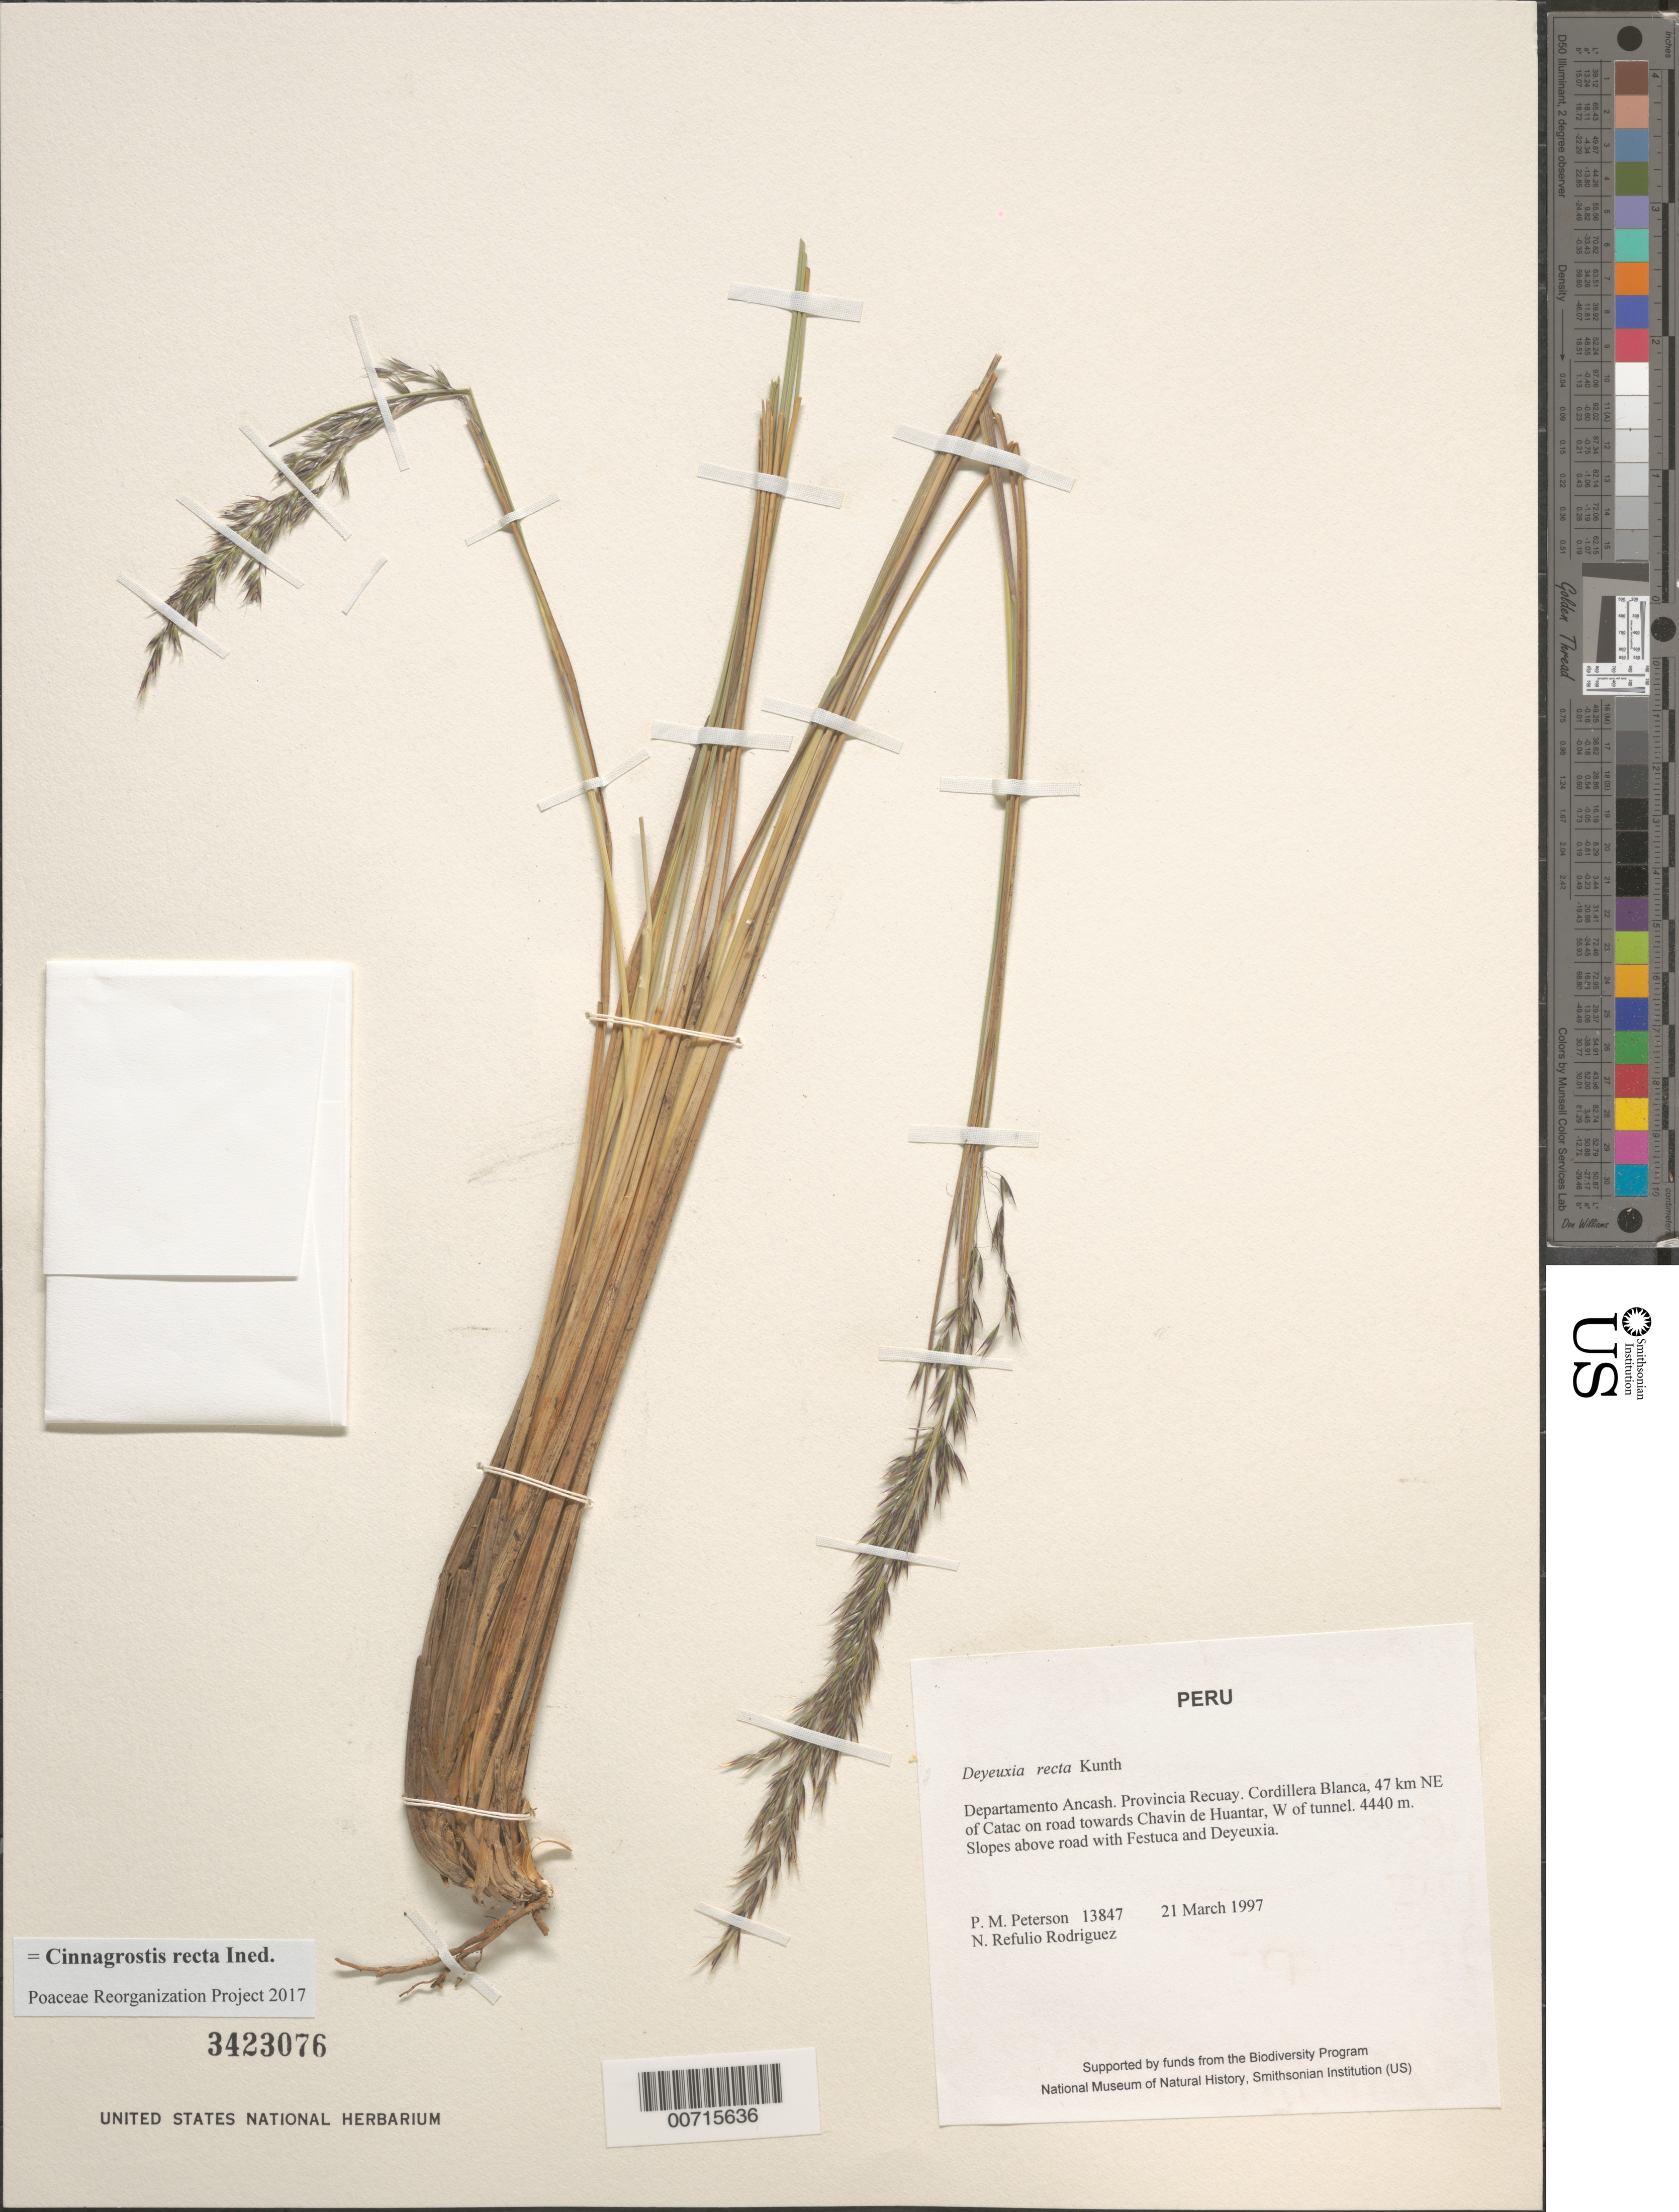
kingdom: Plantae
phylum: Tracheophyta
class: Liliopsida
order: Poales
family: Poaceae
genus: Cinnagrostis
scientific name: Cinnagrostis recta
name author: (Kunth) P.M. Peterson et al.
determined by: Poaceae Reorganization Project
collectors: P. M. Peterson & N. Refulio-Rodríguez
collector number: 13847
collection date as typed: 21 Mar 1997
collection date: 1997-03-21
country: Peru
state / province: Ancash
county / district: Recuay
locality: Cordillera Blanca, 47 km NE of Catac on road towards Chavin de Huantar, W of tunnel.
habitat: Slopes above road with Festuca and Deyeuxia.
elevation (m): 4440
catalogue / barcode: US 3423076